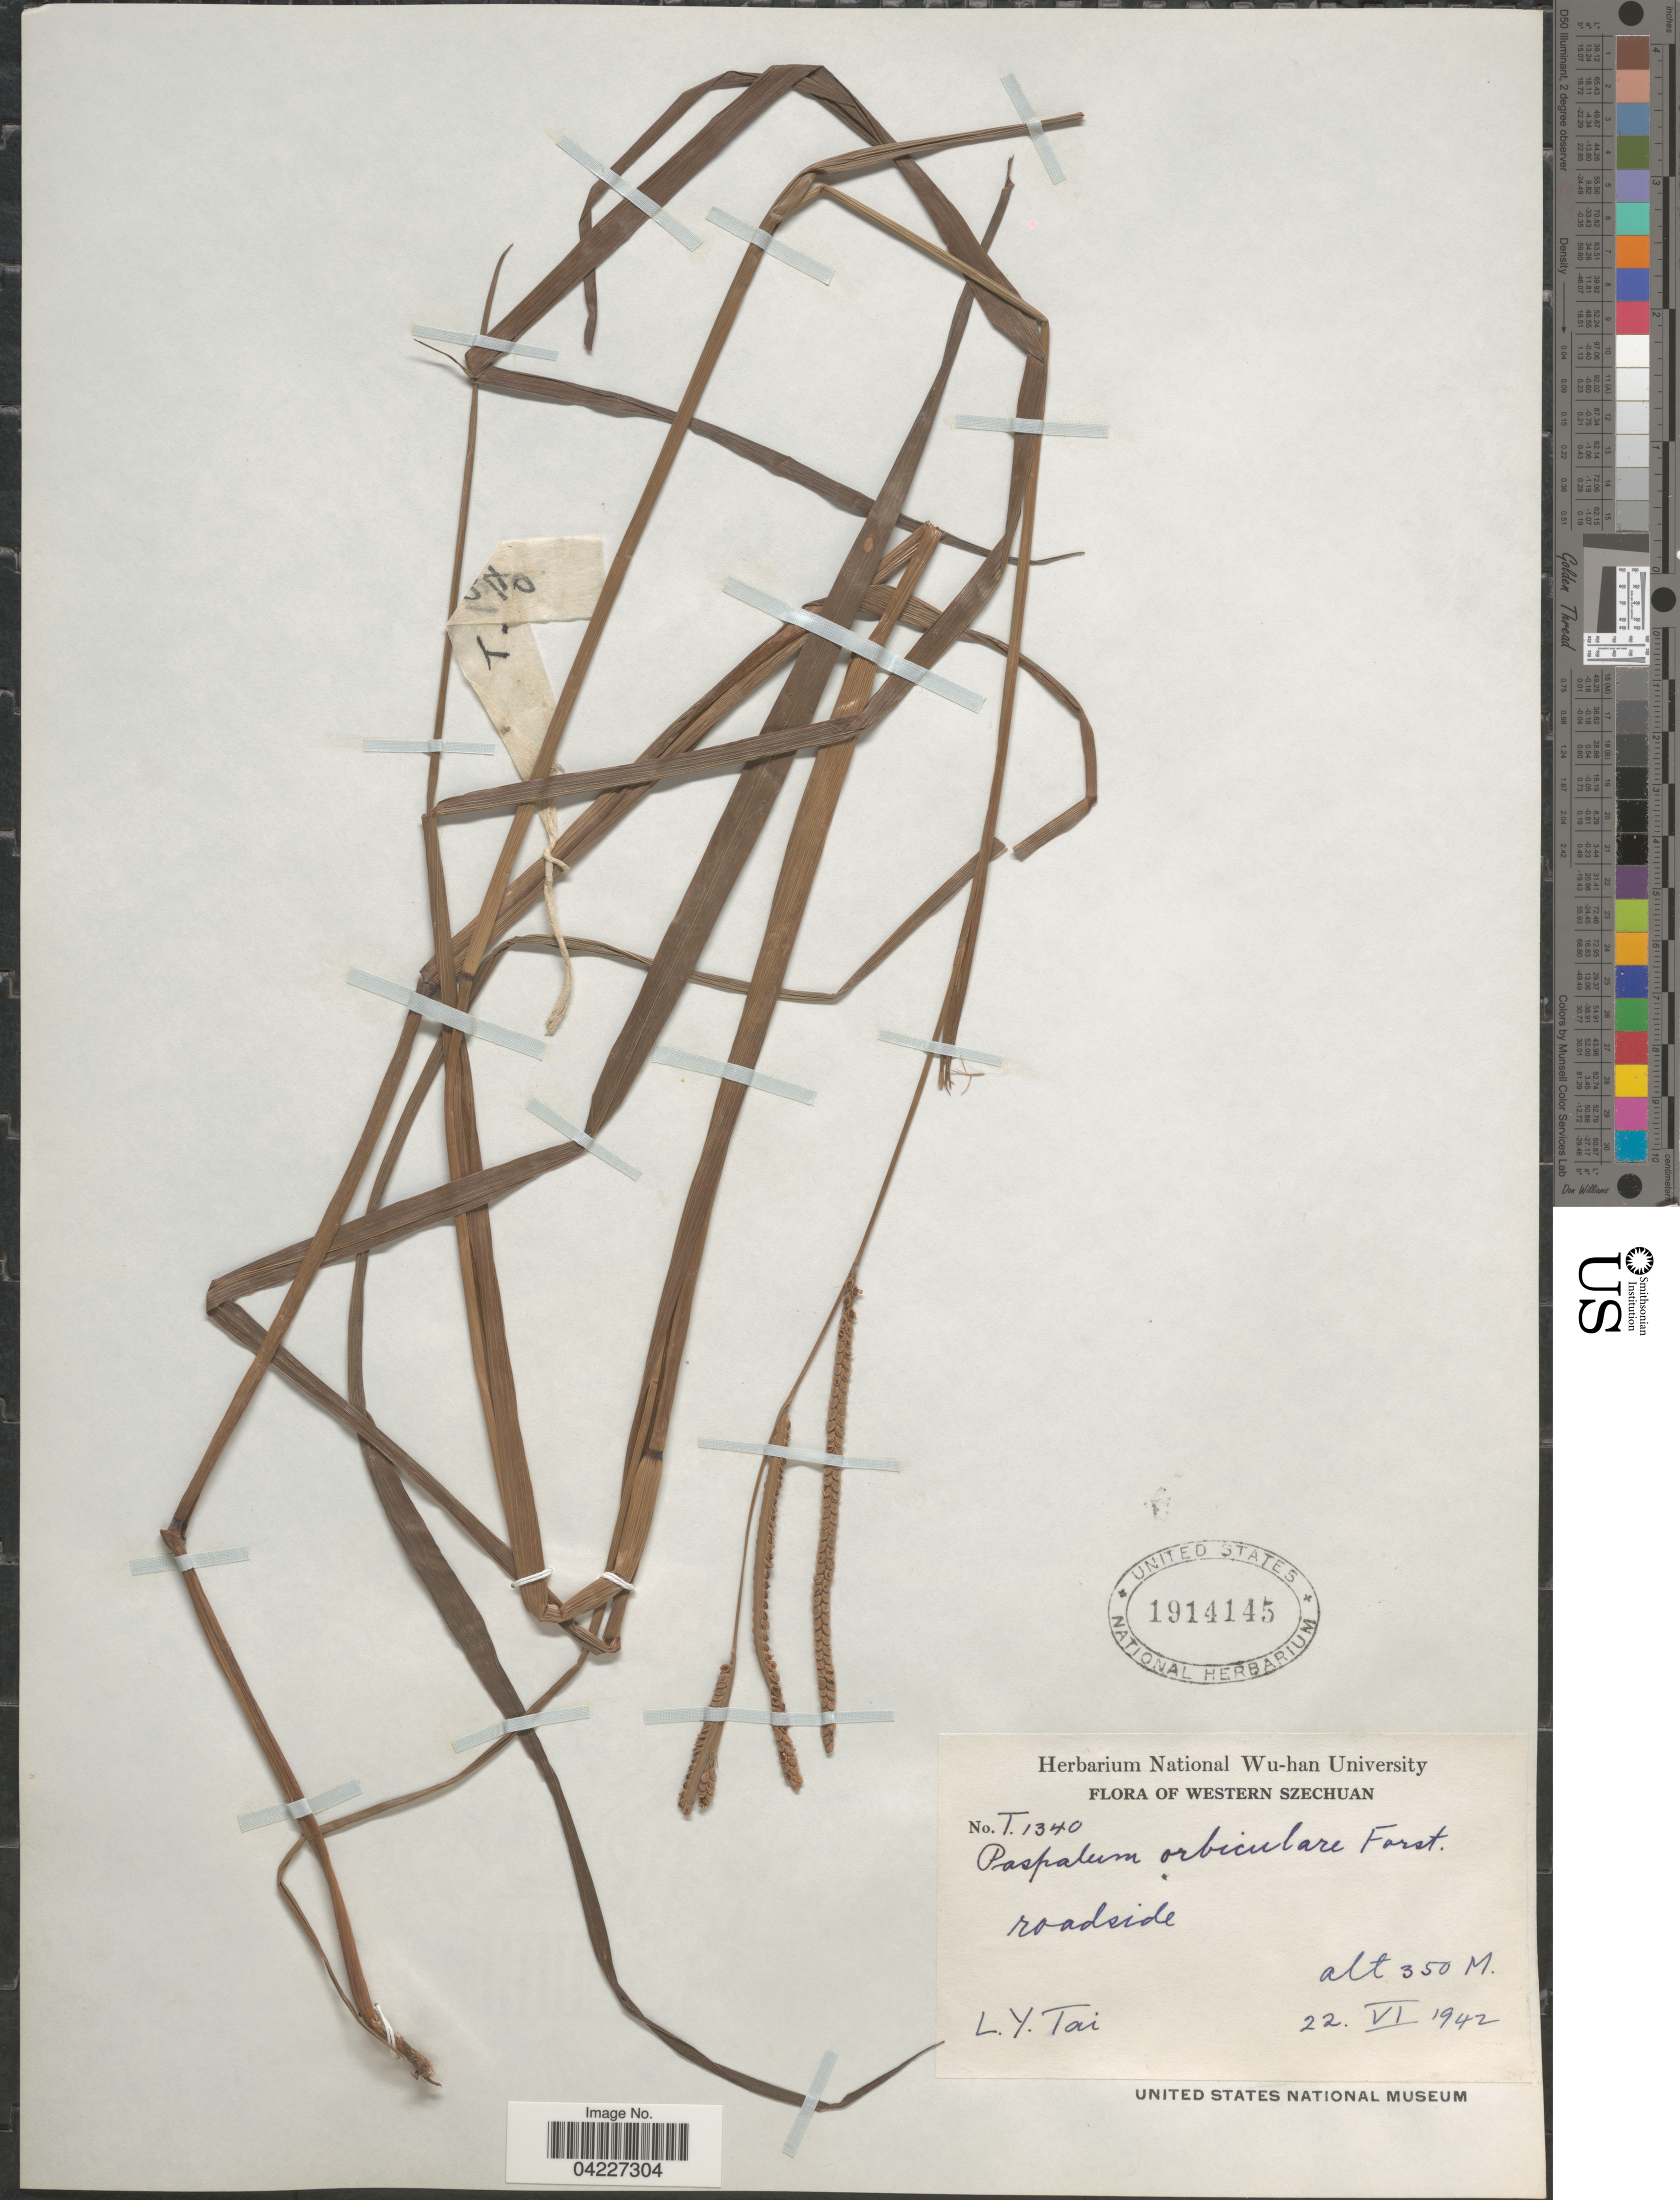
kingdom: Plantae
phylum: Tracheophyta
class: Liliopsida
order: Poales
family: Poaceae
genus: Paspalum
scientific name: Paspalum orbiculare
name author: G. Forst.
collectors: L. Tai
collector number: T. 1340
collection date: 1942-06-22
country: China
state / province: Sichuan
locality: Western Szechuan. Roadside.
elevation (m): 350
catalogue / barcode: US 1914145